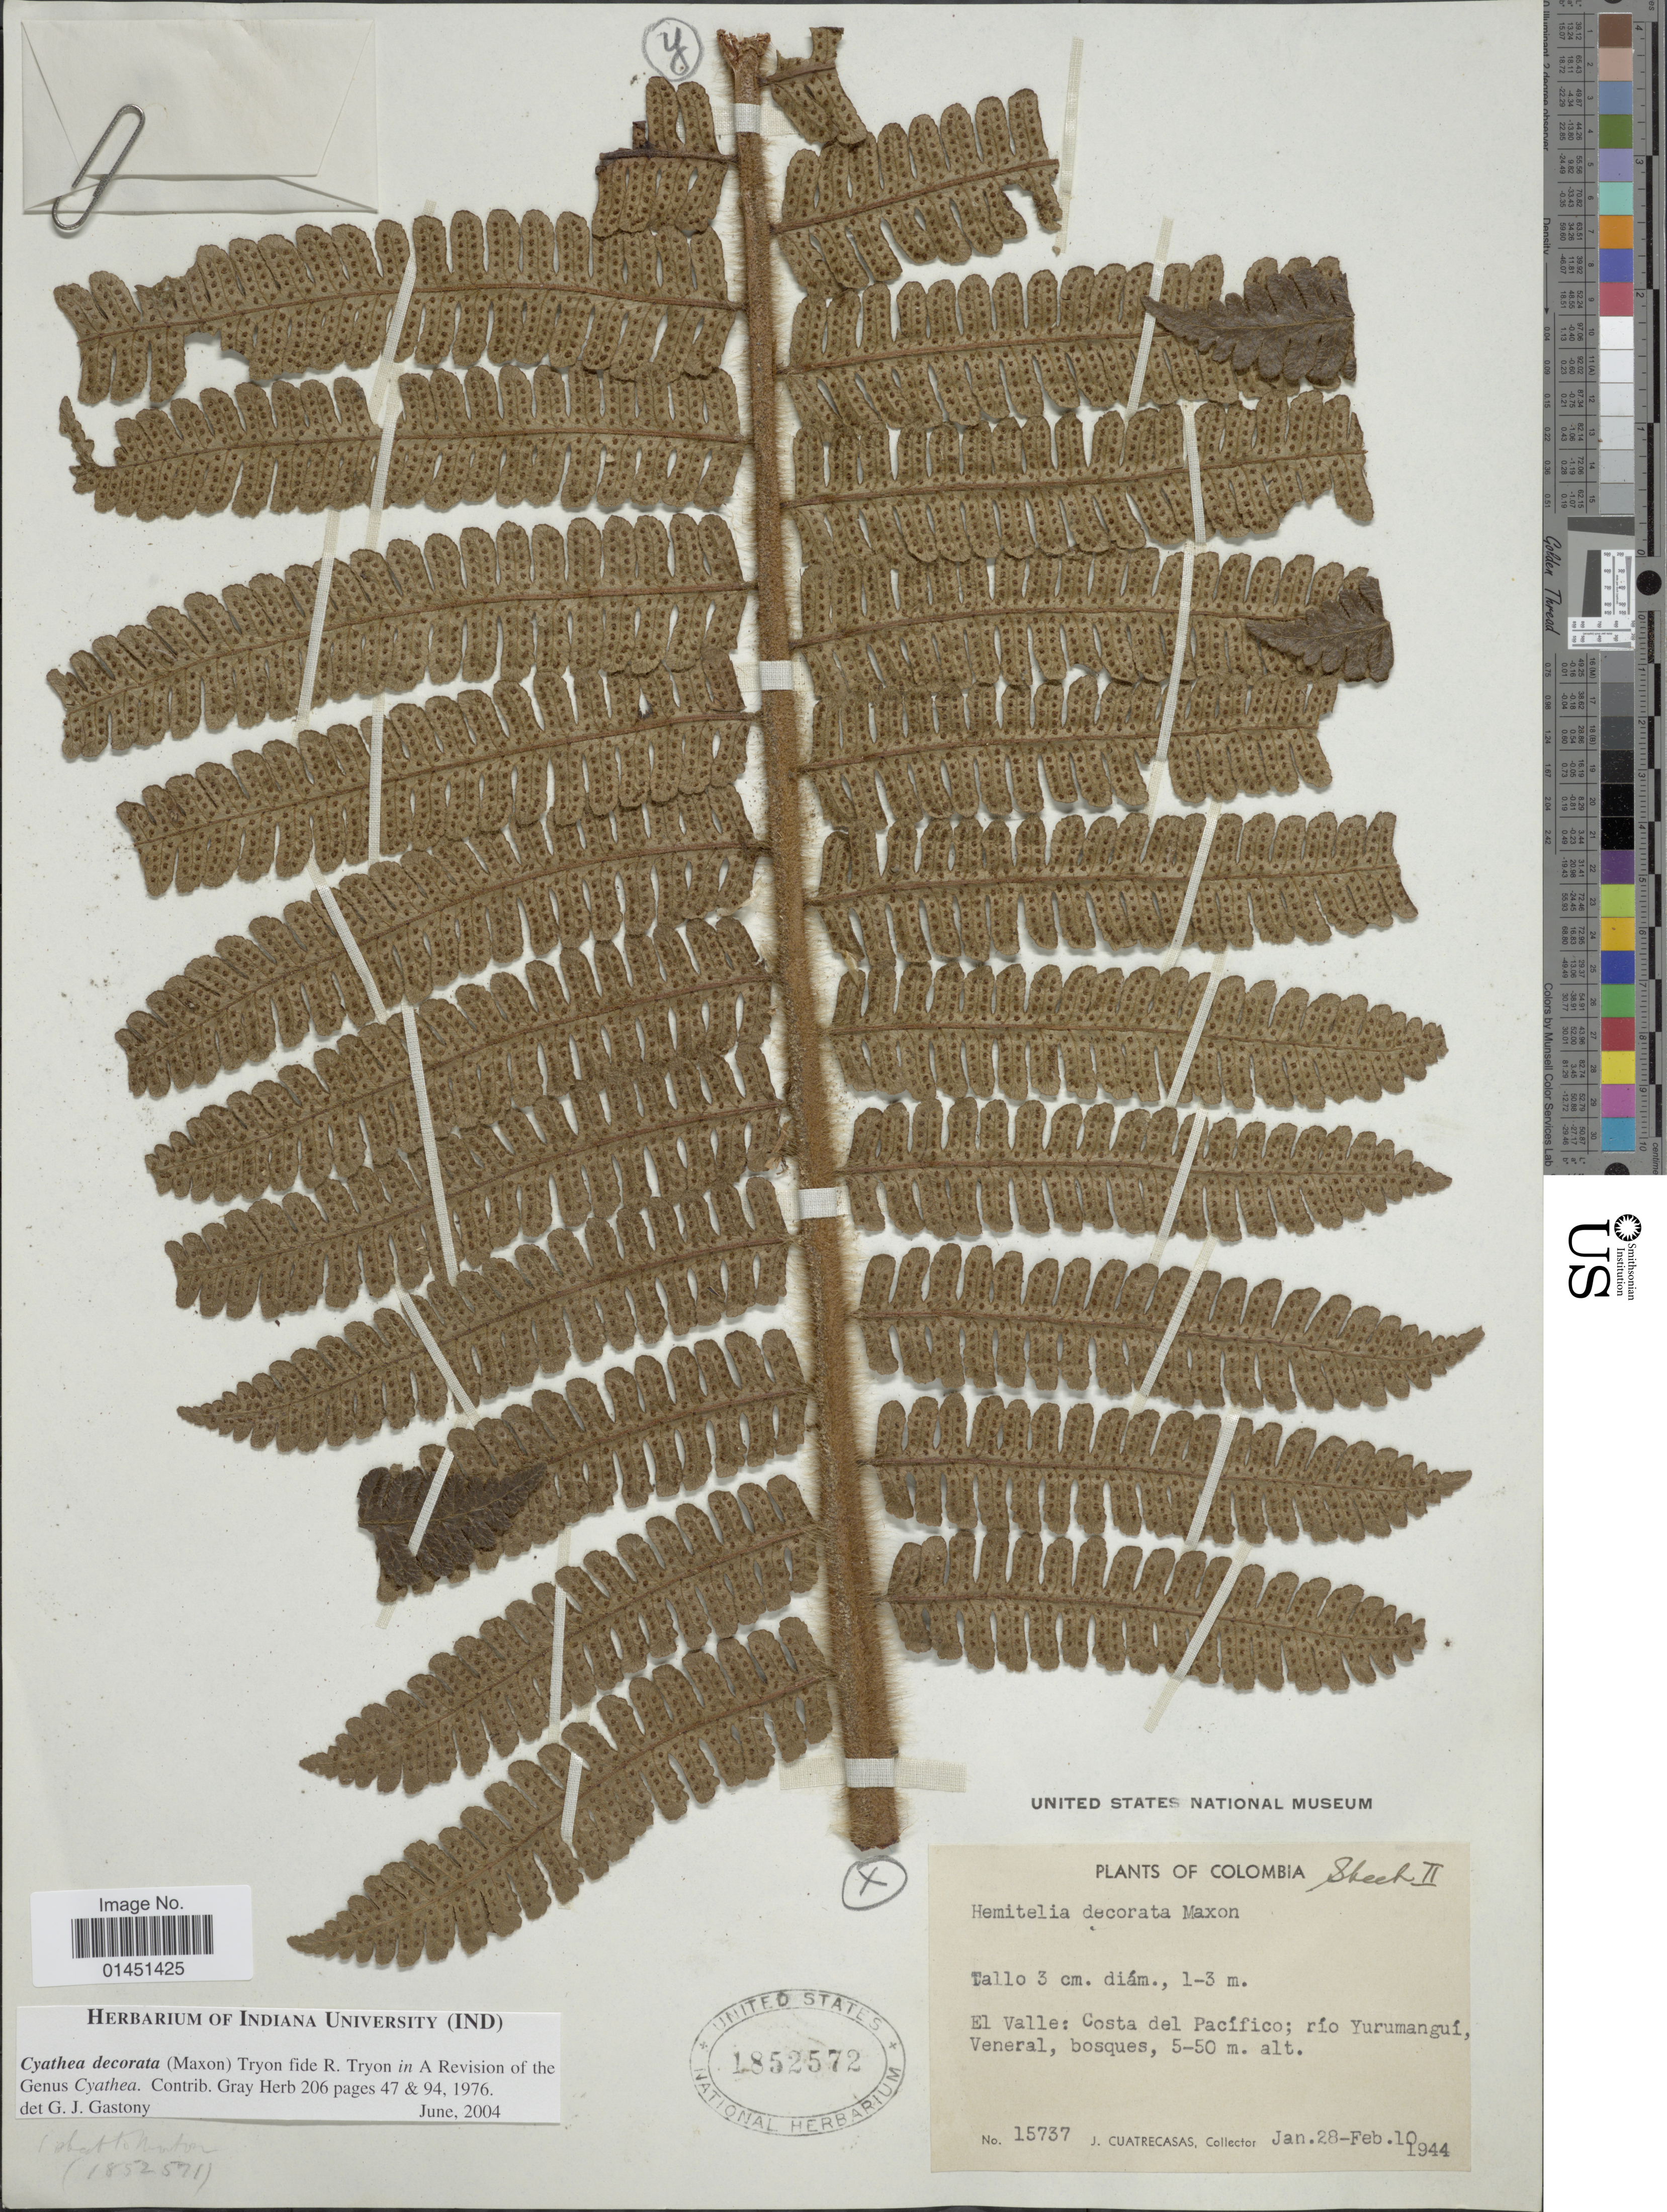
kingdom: Plantae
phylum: Tracheophyta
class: Polypodiopsida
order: Cyatheales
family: Cyatheaceae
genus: Cyathea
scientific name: Cyathea decorata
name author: (Maxon) R.M. Tryon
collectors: J. Cuatrecasas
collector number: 15737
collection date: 1944-01-28/1944-02-10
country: Colombia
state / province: Valle del Cauca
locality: El Valle: Costa del Pacifico; rio Yurumangui Veneral, bosques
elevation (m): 5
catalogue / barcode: US 1852572